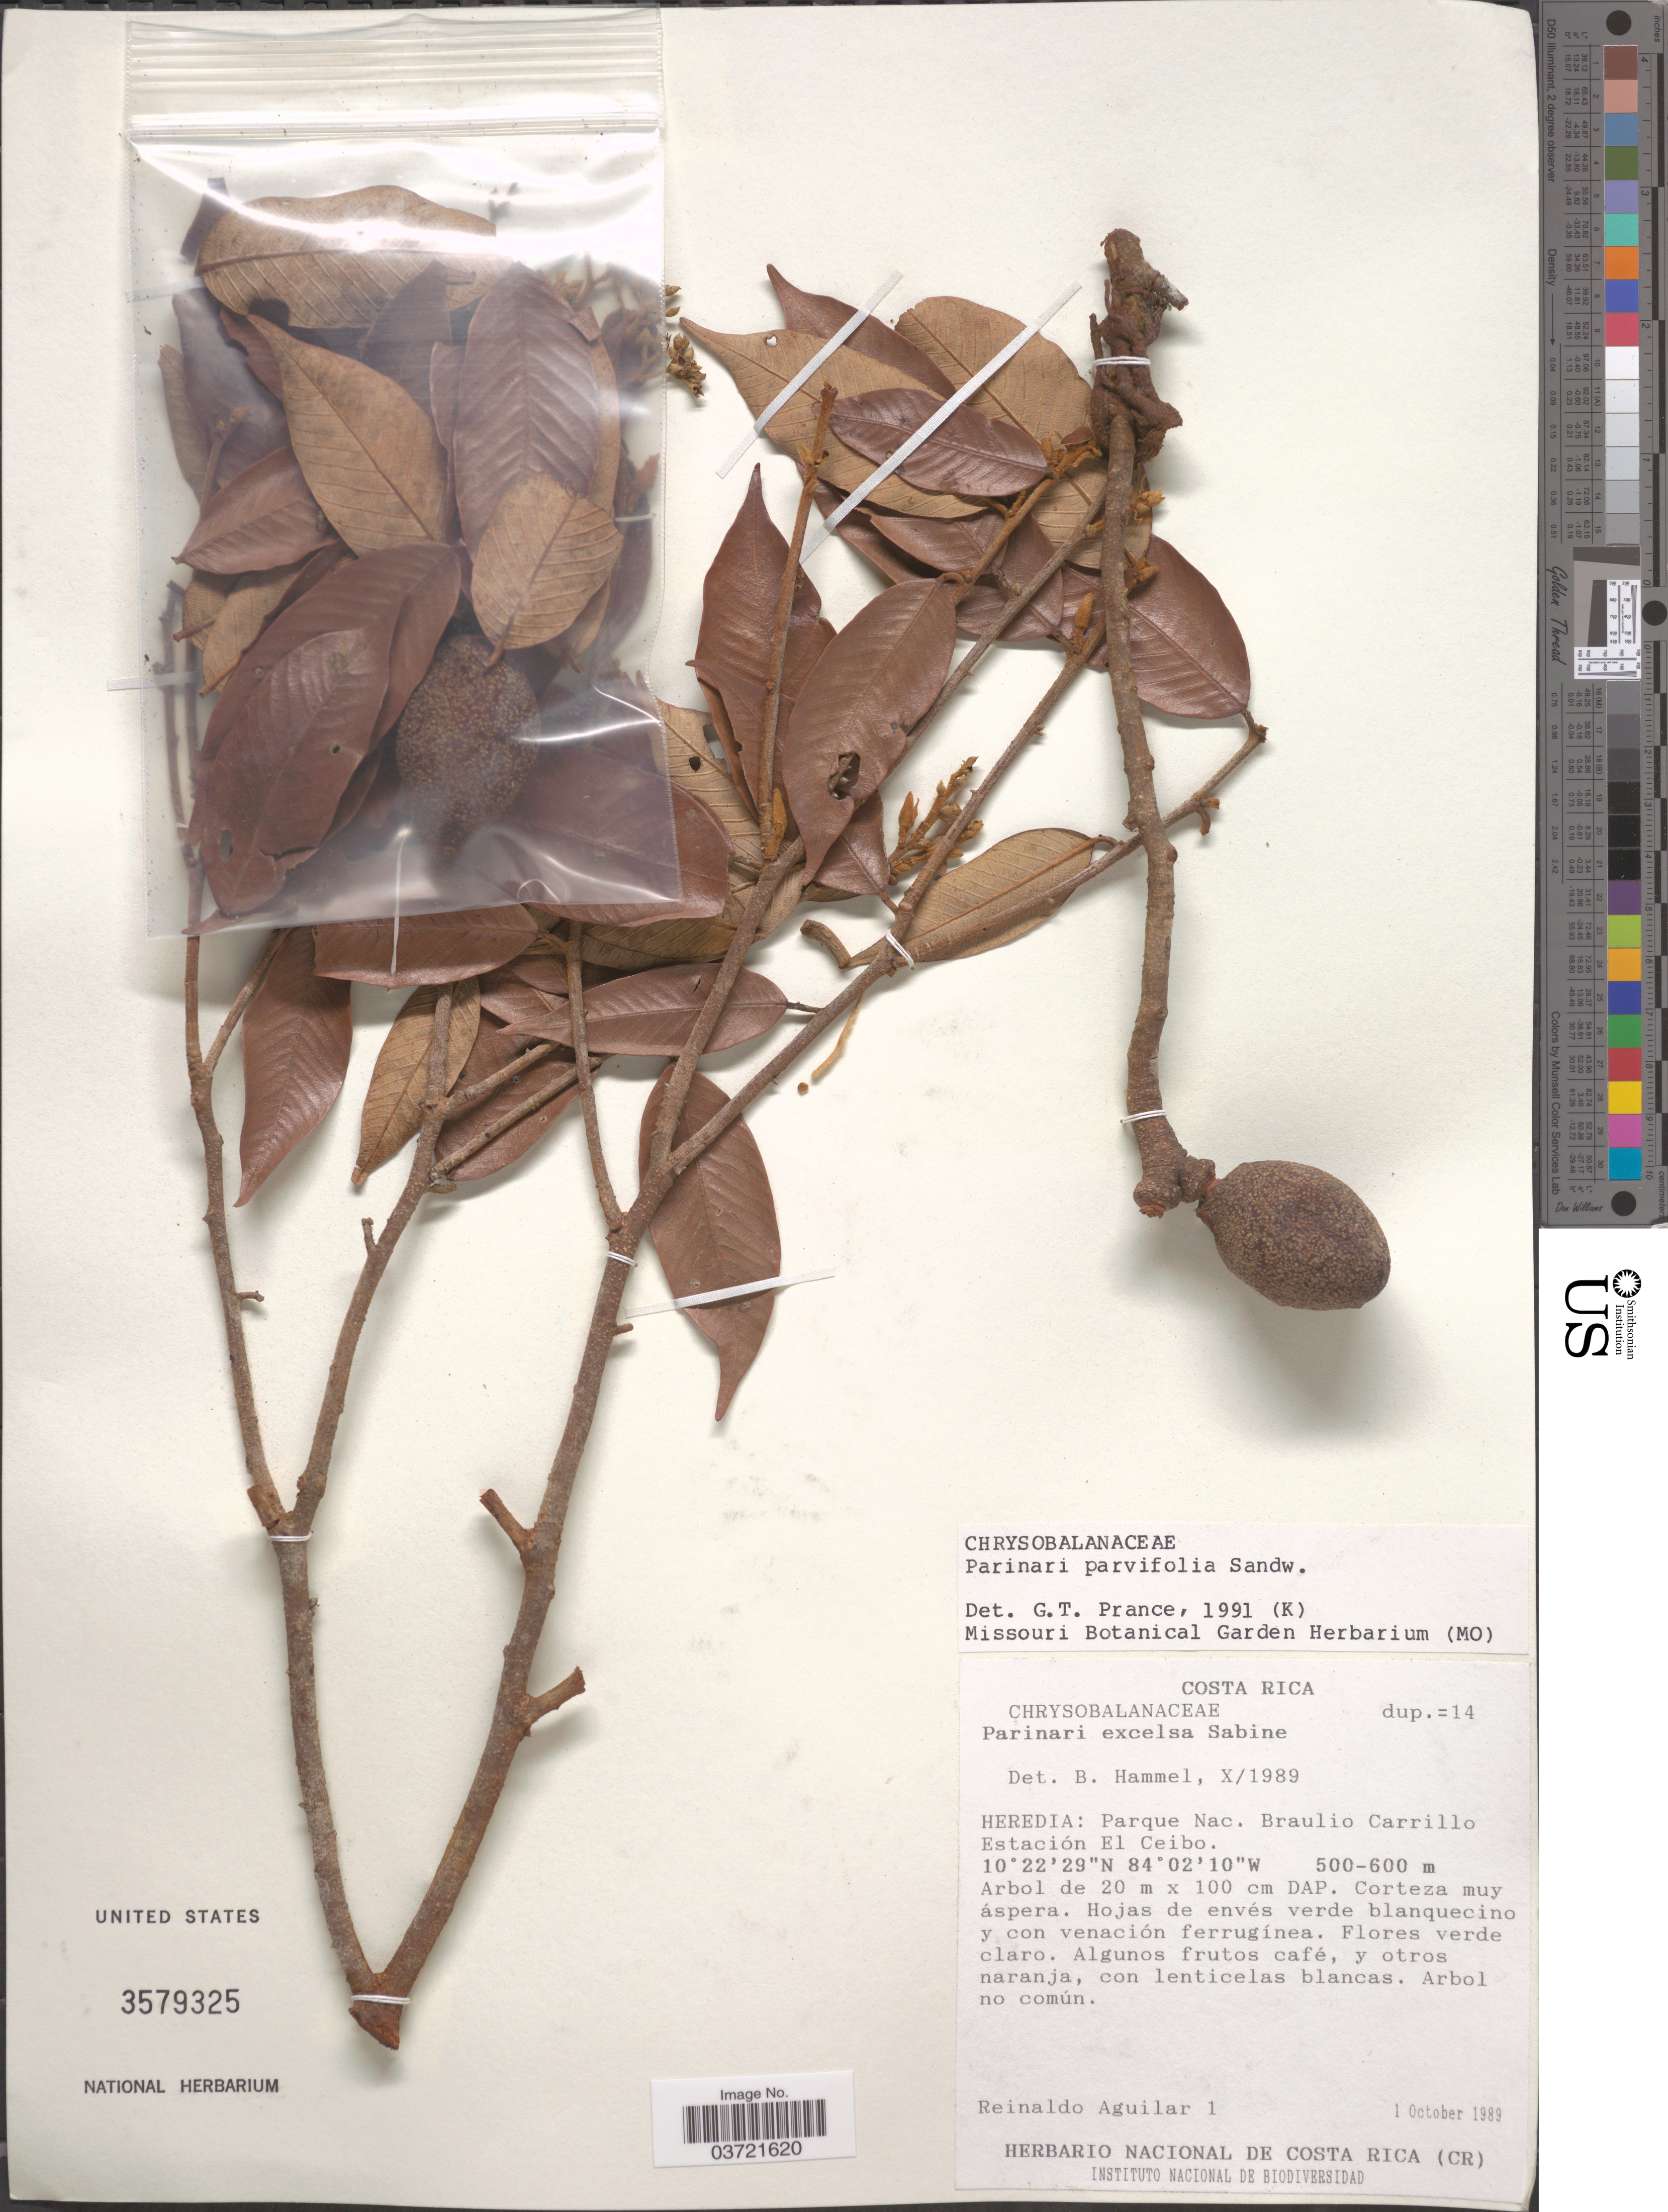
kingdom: Plantae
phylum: Tracheophyta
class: Magnoliopsida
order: Malpighiales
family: Chrysobalanaceae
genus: Parinari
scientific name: Parinari parvifolia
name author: Sandwith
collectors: R. Aguilar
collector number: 1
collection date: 1989-10-01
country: Costa Rica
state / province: Heredia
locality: Parque Nac. Braulio Carrillo. Estación El Ceibo.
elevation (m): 500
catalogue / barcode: US 3579325